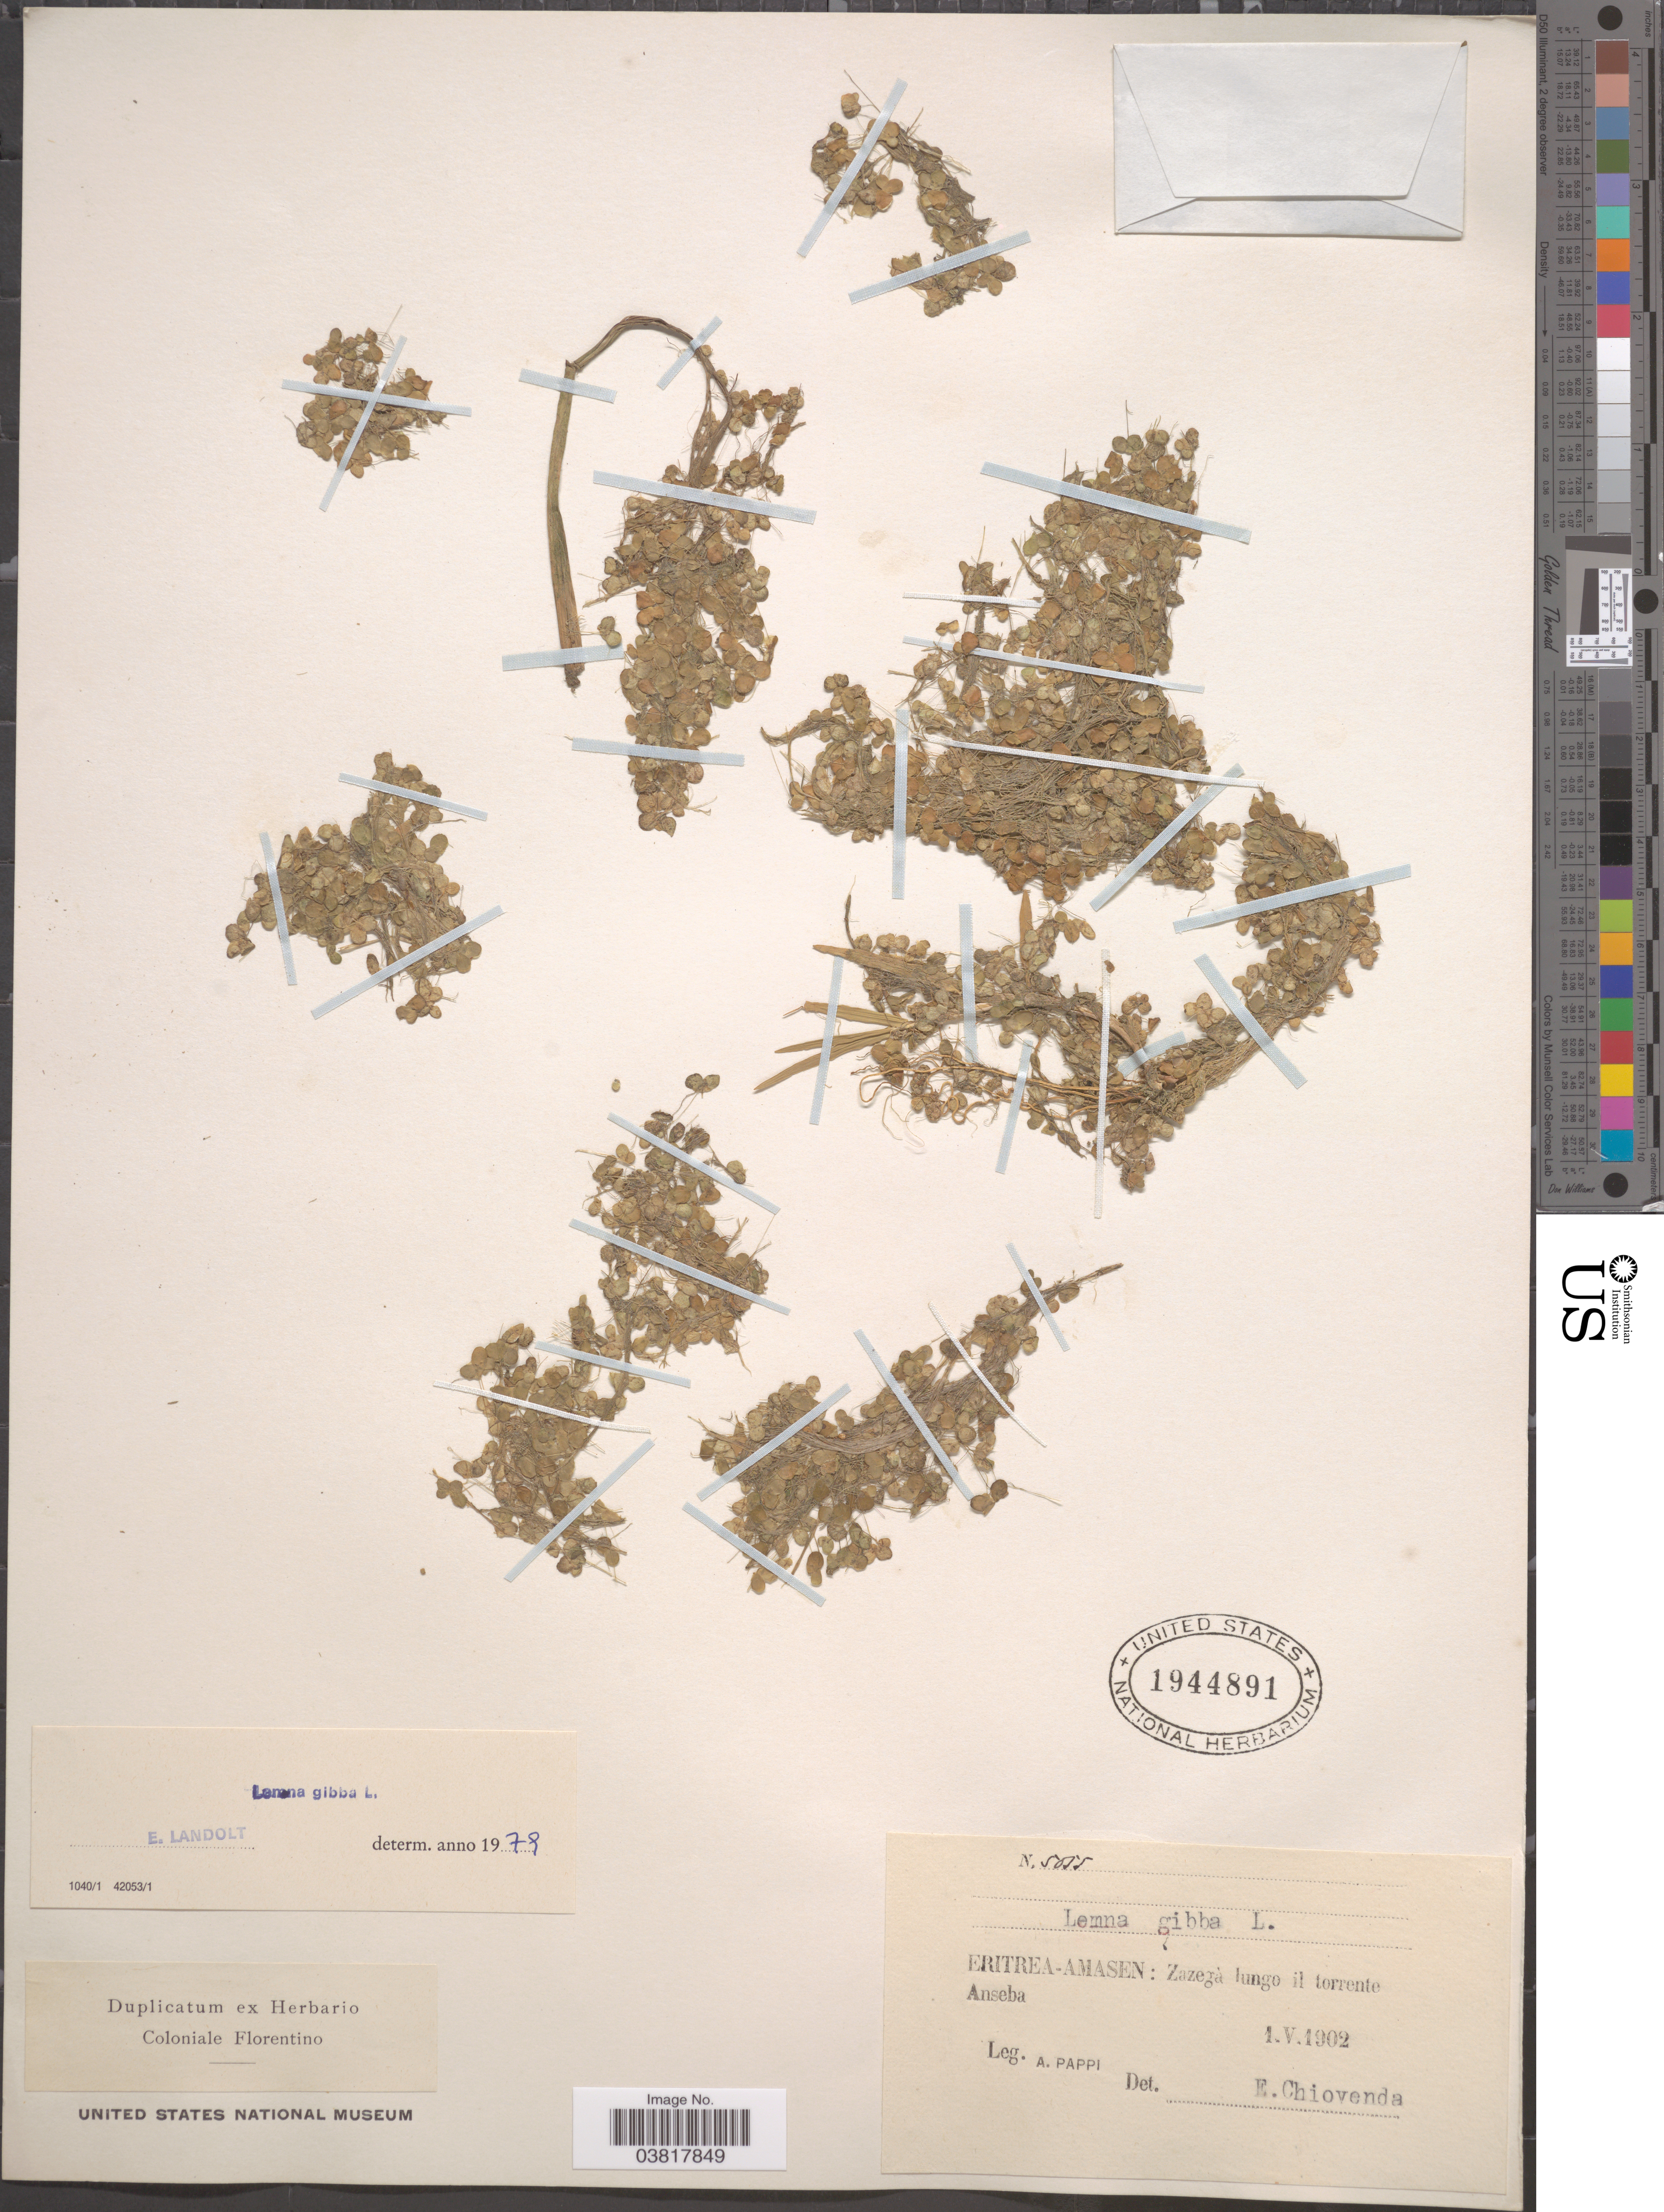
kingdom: Plantae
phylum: Tracheophyta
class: Liliopsida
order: Alismatales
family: Araceae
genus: Lemna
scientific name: Lemna gibba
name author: L.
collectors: A. Pappi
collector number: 5055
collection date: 1902-05-01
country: Eritrea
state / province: Anseba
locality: Amasen: Zazegà lungo il torrente Anseba.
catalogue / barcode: US 1944891